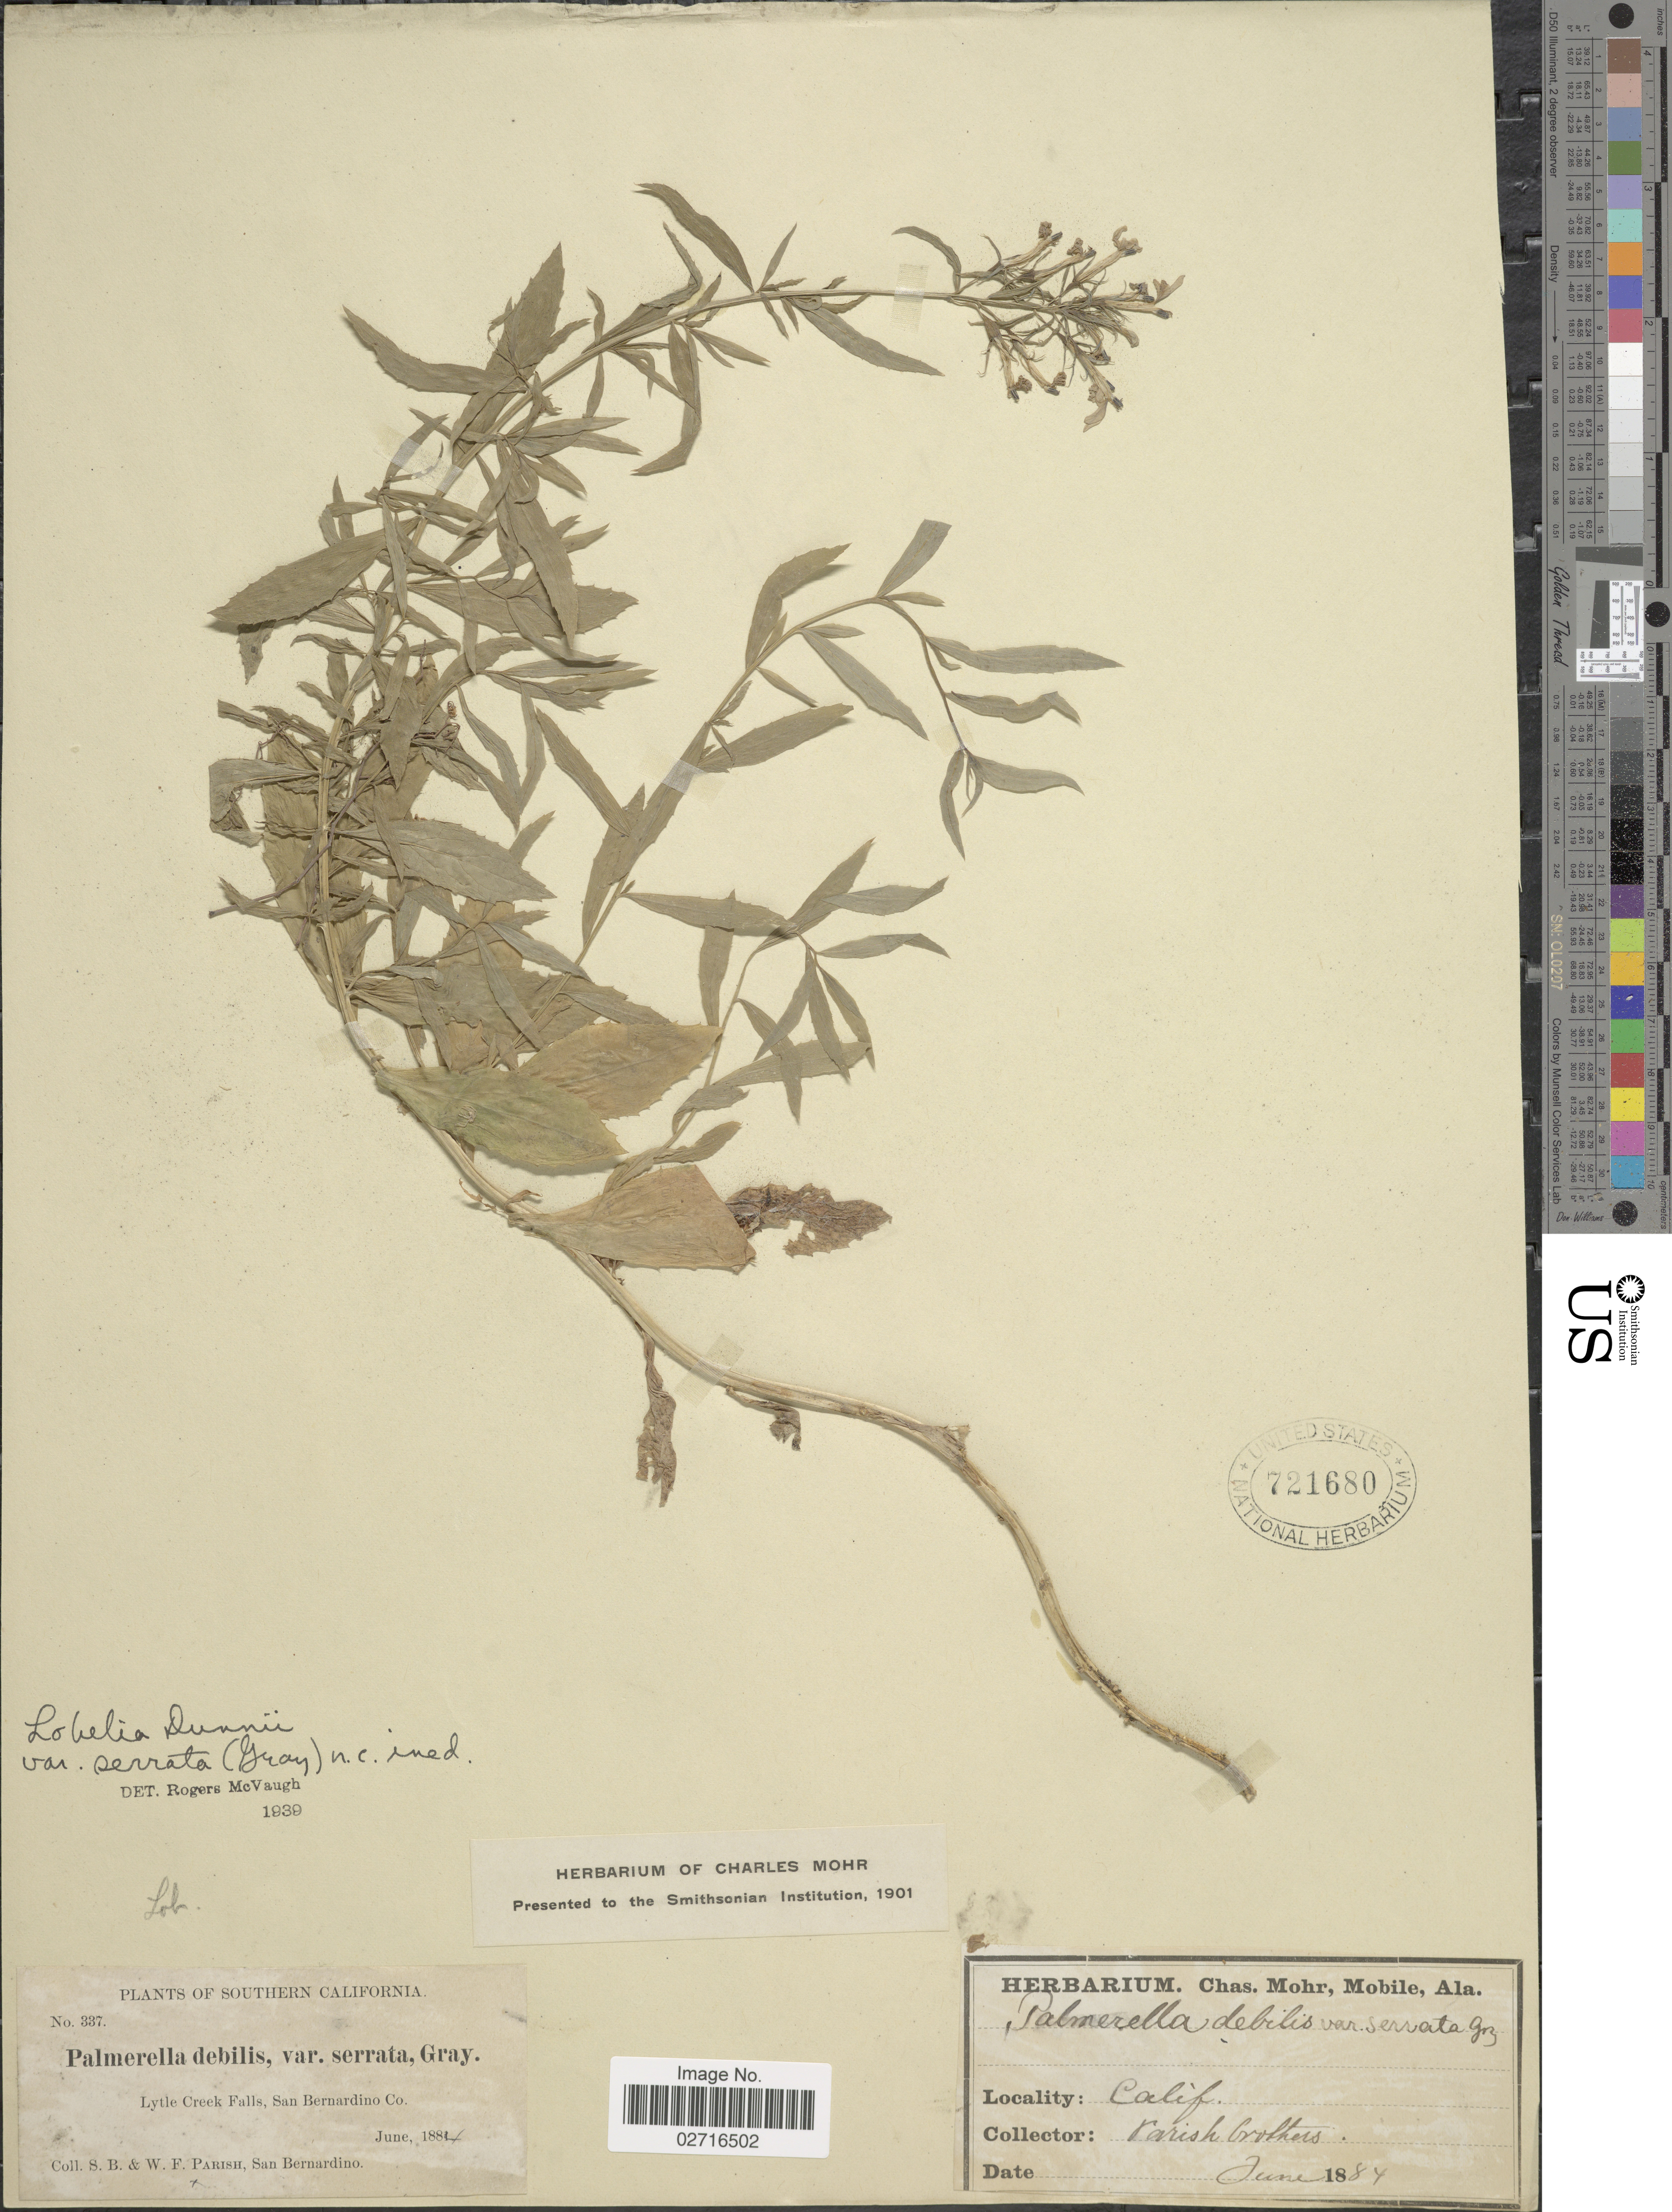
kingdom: Plantae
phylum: Tracheophyta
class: Magnoliopsida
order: Asterales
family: Campanulaceae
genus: Palmerella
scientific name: Palmerella debilis subsp. serrata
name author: (A. Gray) Lammers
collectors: S. B. Parish & W. F. Parish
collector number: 337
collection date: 1884-06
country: United States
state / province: California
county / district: San Bernardino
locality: Southern California, Lytle Creek Falls, San Bernardino Co.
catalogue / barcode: US 721680